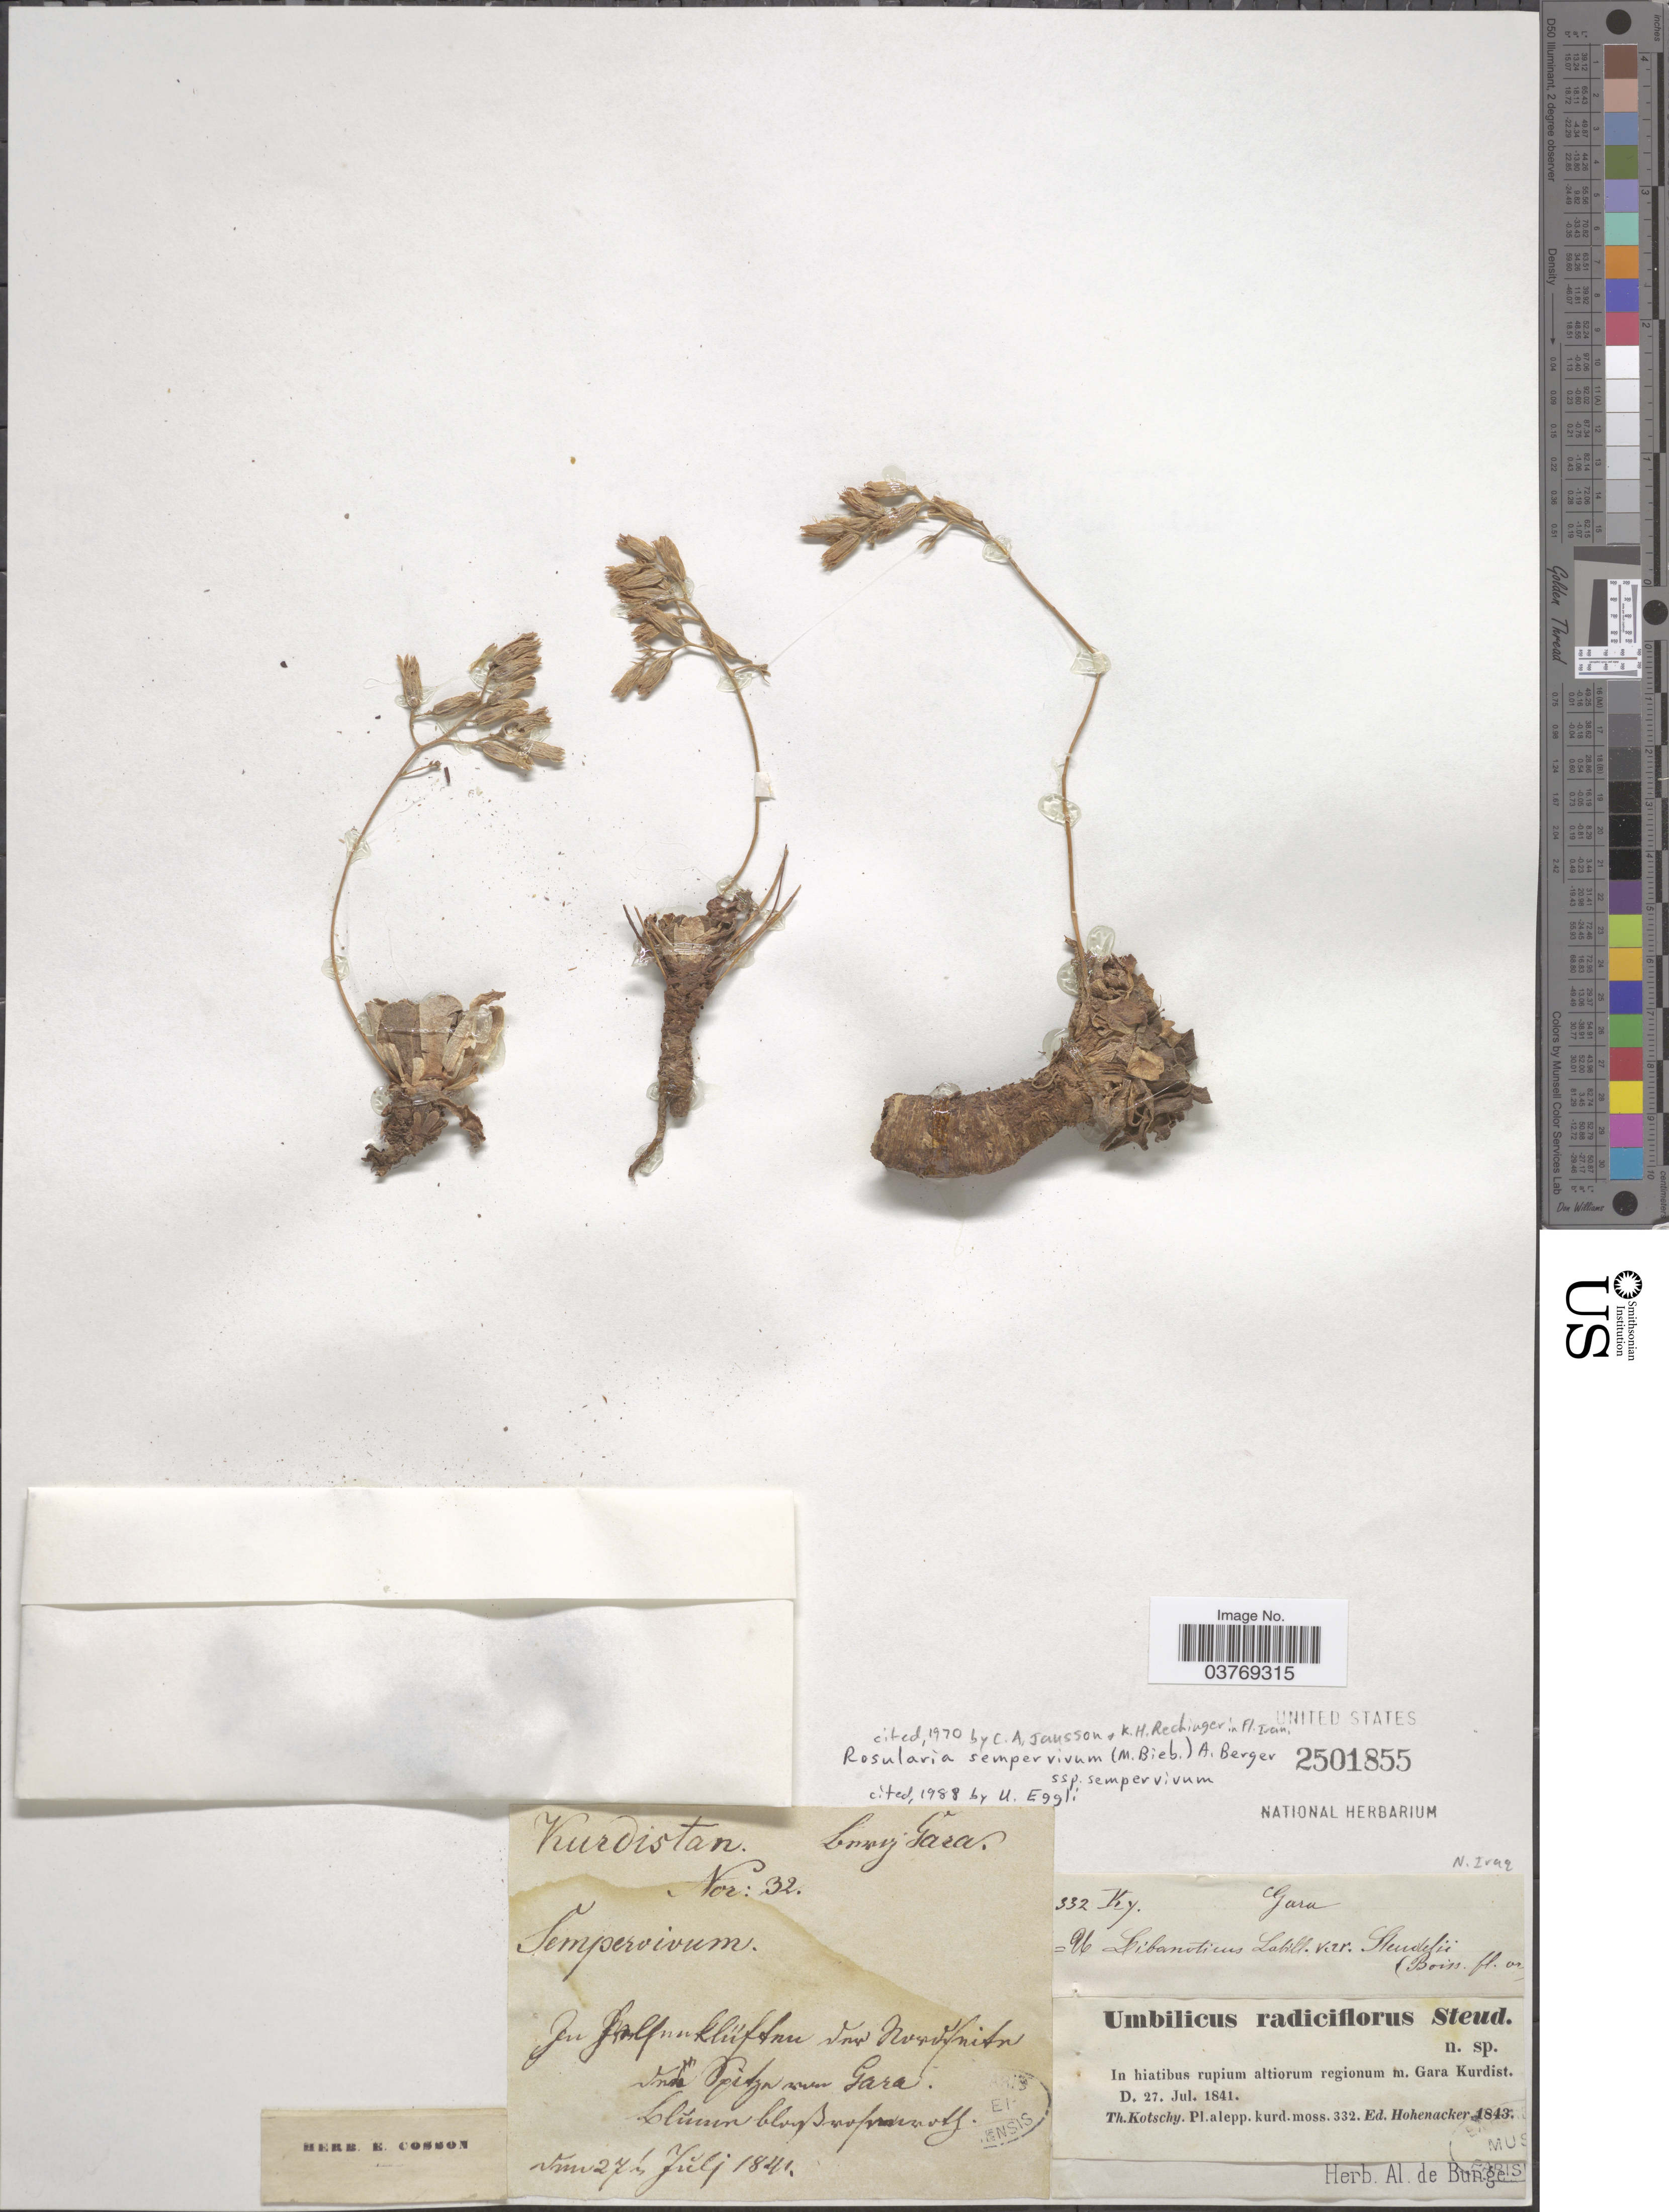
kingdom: Plantae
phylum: Tracheophyta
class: Magnoliopsida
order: Saxifragales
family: Crassulaceae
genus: Rosularia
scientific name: Rosularia sempervivum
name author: (M. Bieb.) A. Berger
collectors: K. G. Kotschy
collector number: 332?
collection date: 1841-07-27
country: Iran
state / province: Kurdistan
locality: In hiatibus rupium altiorum regionum m. Gara Kurdist.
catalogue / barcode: US 2501855